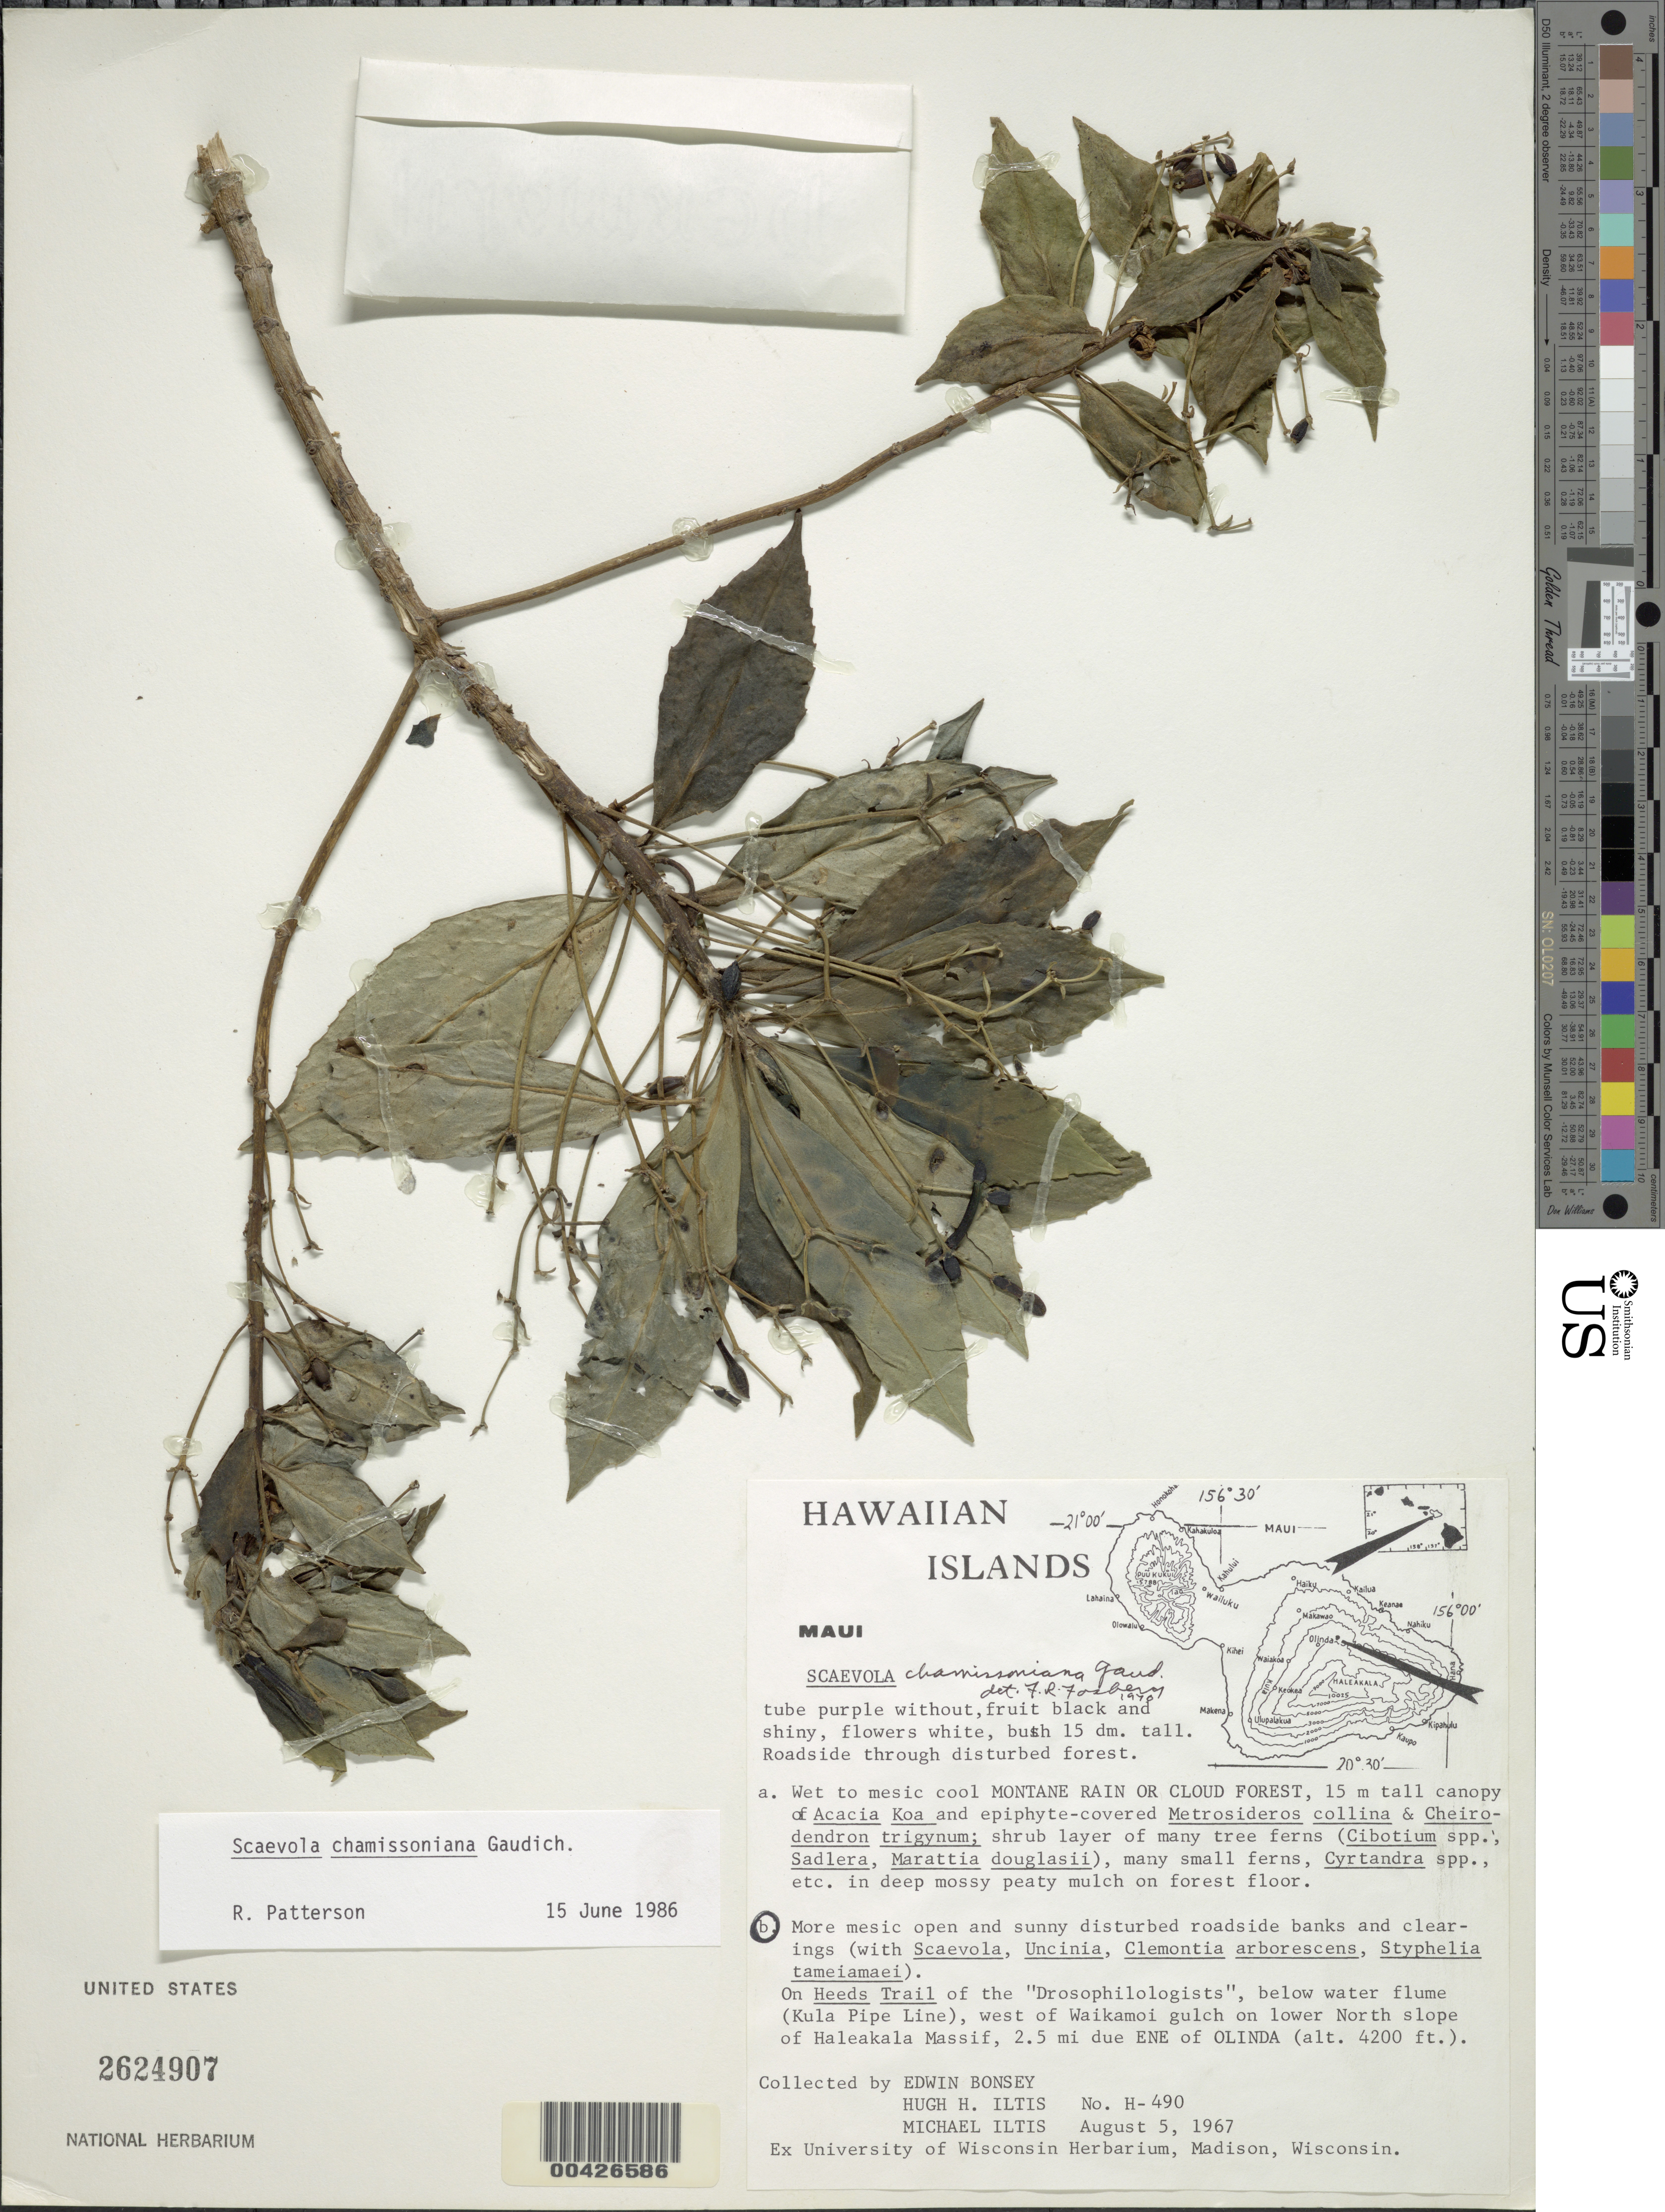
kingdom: Plantae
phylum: Tracheophyta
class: Magnoliopsida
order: Asterales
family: Goodeniaceae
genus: Scaevola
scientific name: Scaevola chamissoniana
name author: Gaudich.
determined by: Patterson, R.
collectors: E. Bonsey, H. H. Iltis & M. G. Iltis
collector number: H-490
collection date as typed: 5 Aug 1967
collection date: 1967-08-05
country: United States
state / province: Hawaii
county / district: Maui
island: Maui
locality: on Heeds Trail, below water flume (Kula Pipe Line), W of Waikamoi gulch on lower N slope of Haleakala Massif, 2.5 mi ENE Olinda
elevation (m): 1280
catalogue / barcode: US 2624907